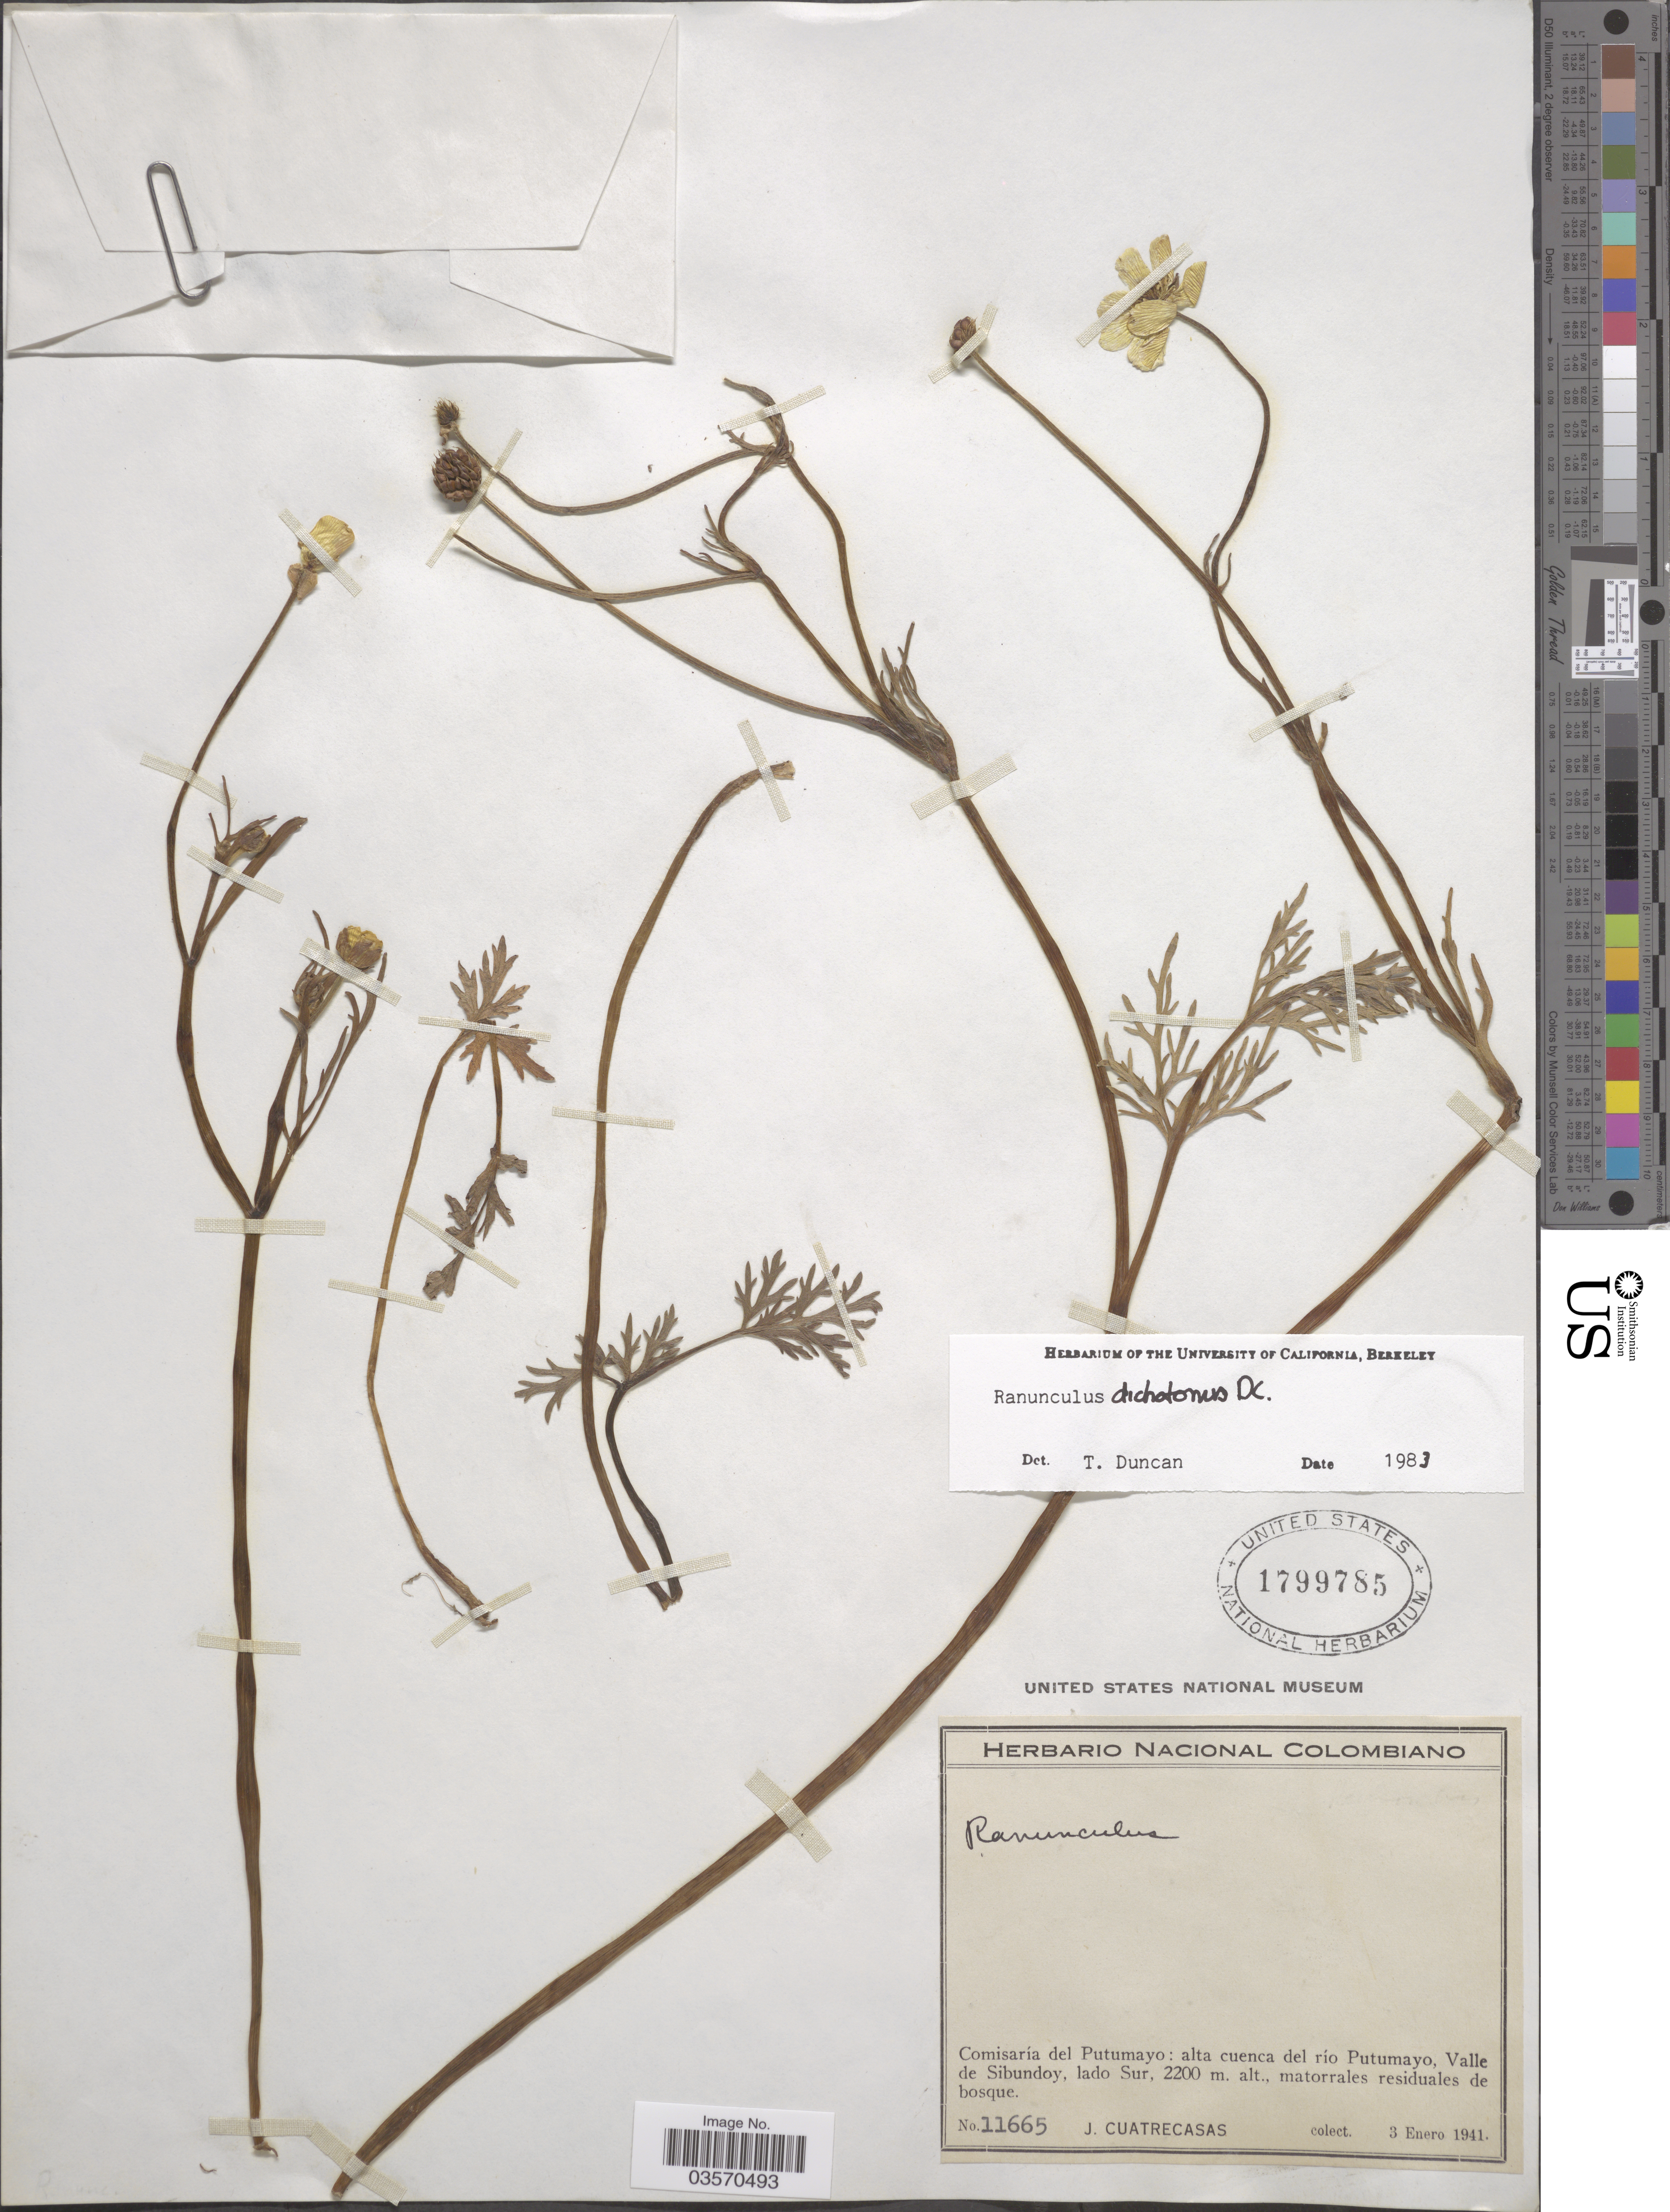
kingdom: Plantae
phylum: Tracheophyta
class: Magnoliopsida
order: Ranunculales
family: Ranunculaceae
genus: Ranunculus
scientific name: Ranunculus dichotomus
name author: Moc. & Sessé ex DC.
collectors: J. Cuatrecasas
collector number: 11665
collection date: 1941-01-03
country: Colombia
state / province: Putumayo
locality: Comisaría del Putumayo: alta cuenca del río Putumayo, Valle de Sibundoy, lado Sur.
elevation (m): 2200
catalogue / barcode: US 1799785